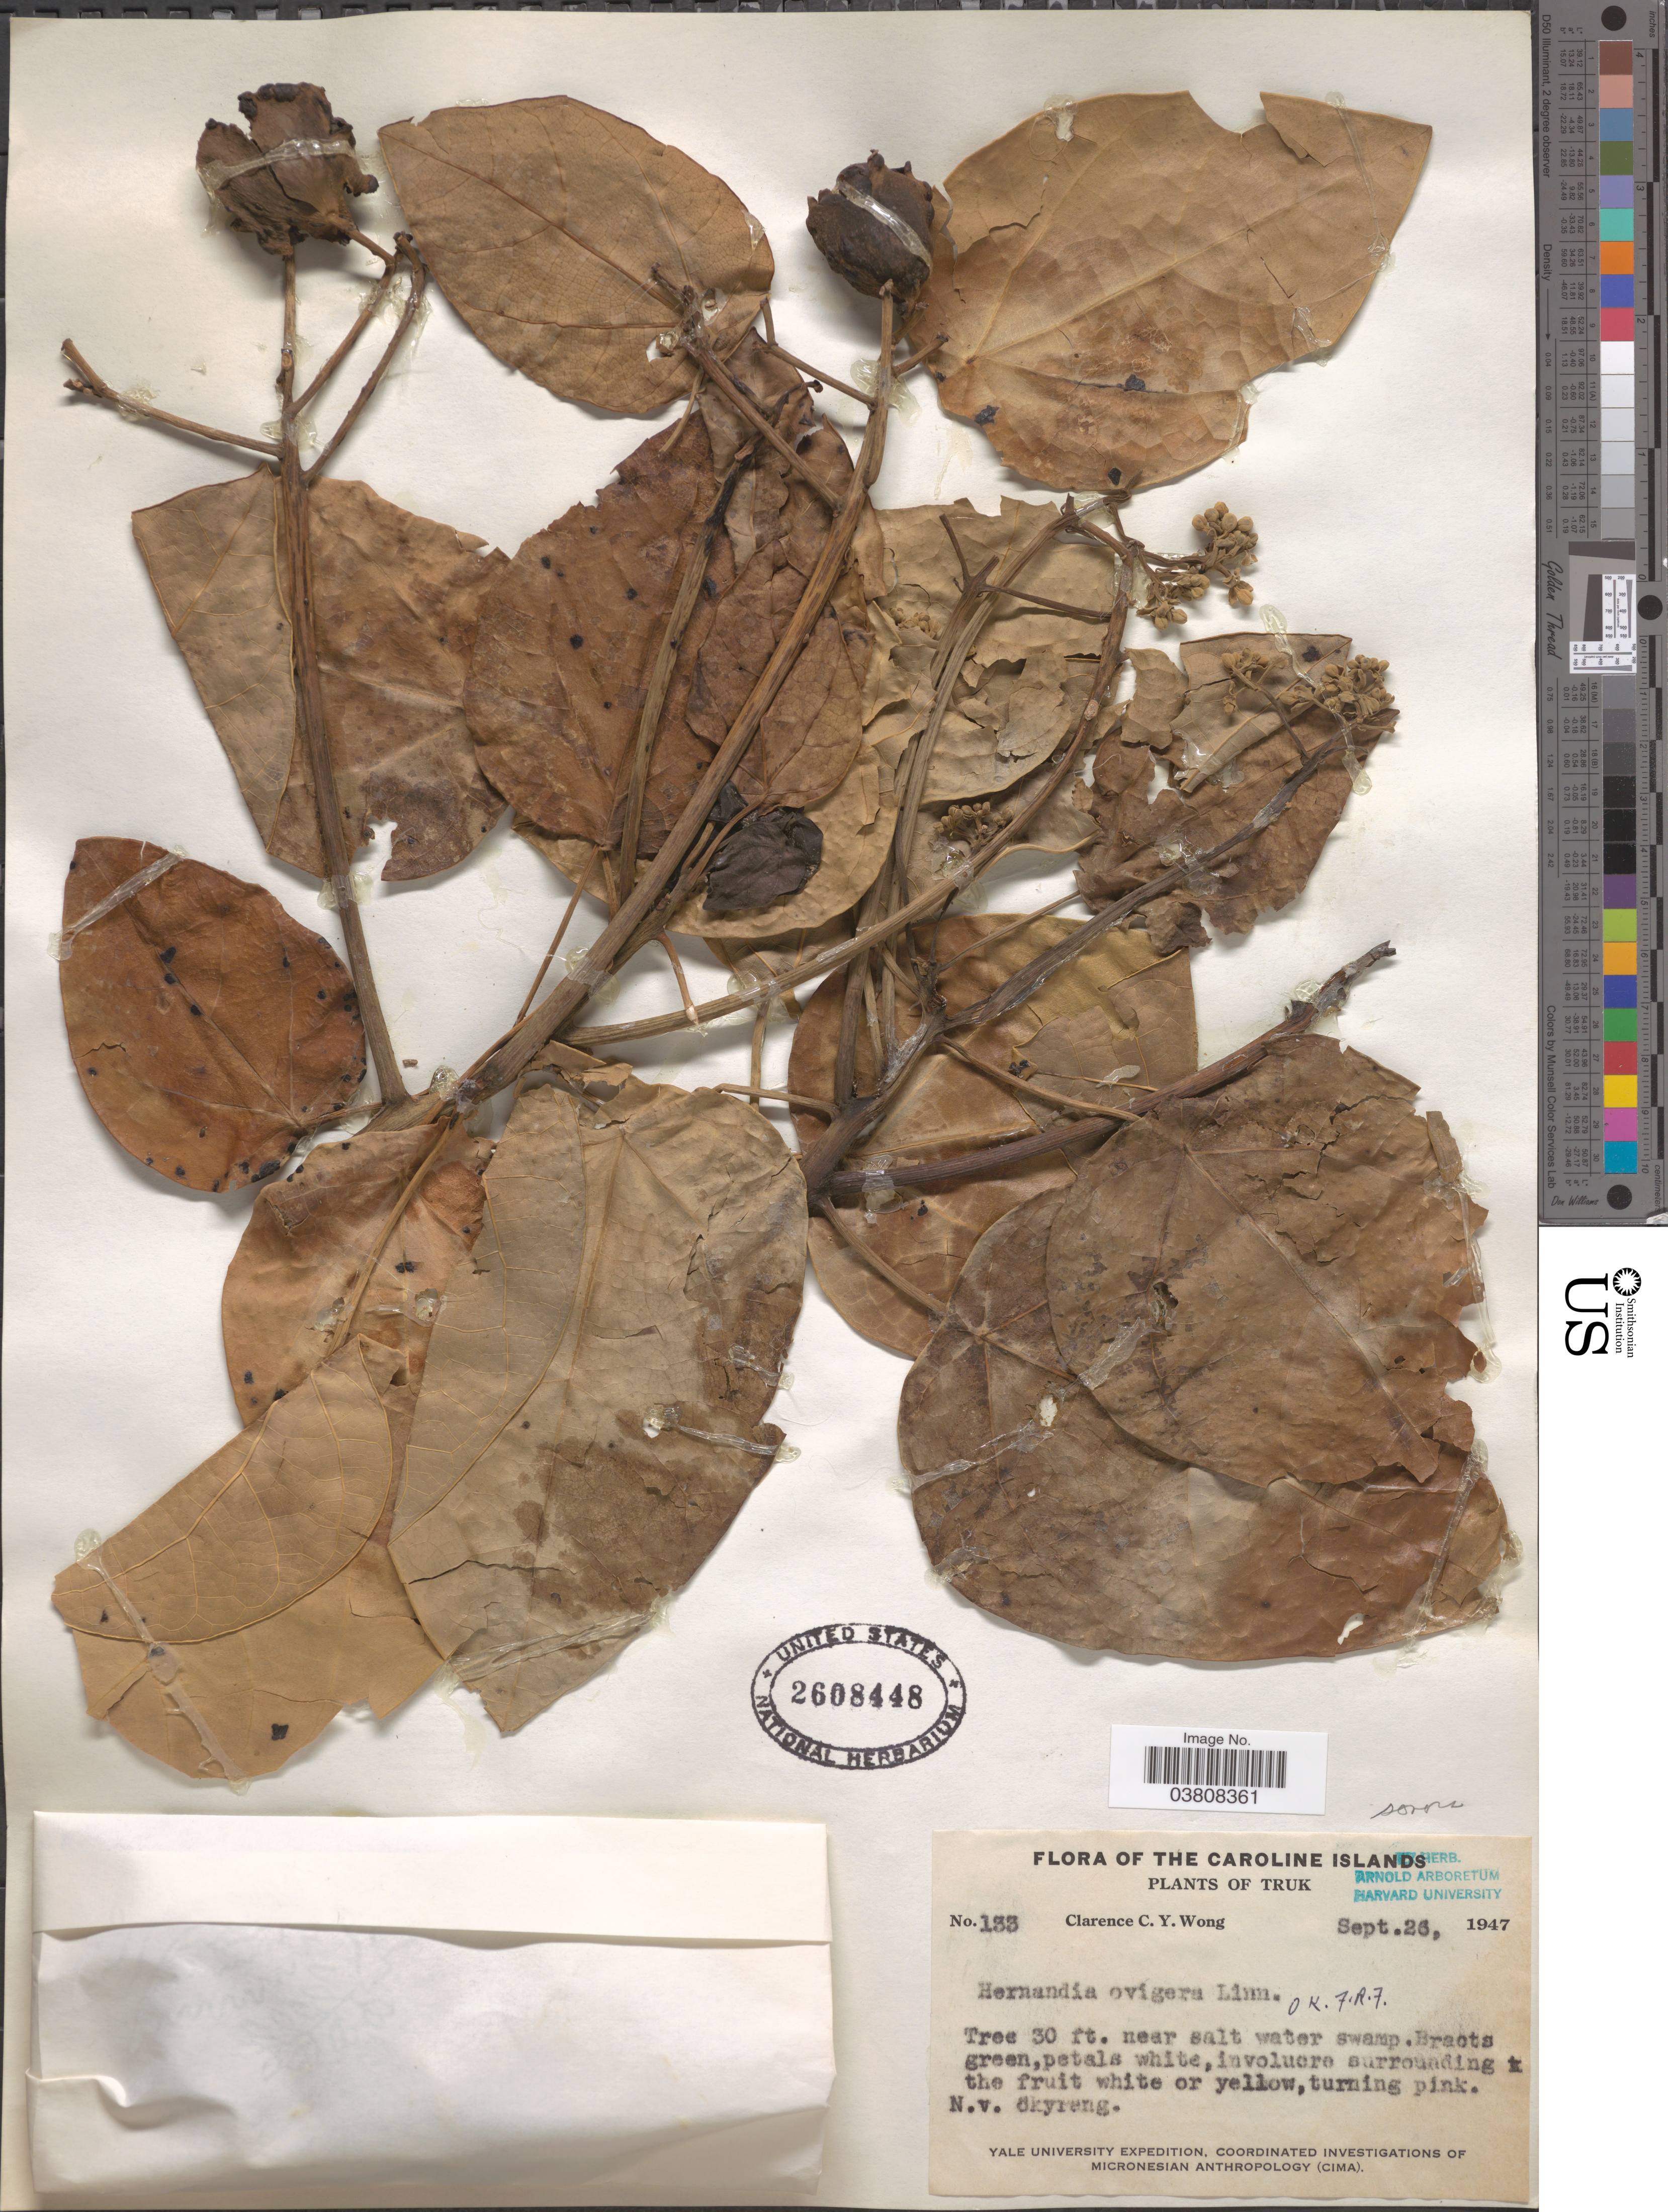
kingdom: Plantae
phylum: Tracheophyta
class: Magnoliopsida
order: Laurales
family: Hernandiaceae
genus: Hernandia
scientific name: Hernandia nymphaeifolia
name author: (C. Presl) Kubitzki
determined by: Strong, Mark T., (BOT), Smithsonian Institution - National Museum of Natural History (UNITED STATES)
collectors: C. Wong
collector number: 133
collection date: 1947-09-26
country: Micronesia, Federated States of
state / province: Truk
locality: Caroline Islands. Truk.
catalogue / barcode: US 2608448